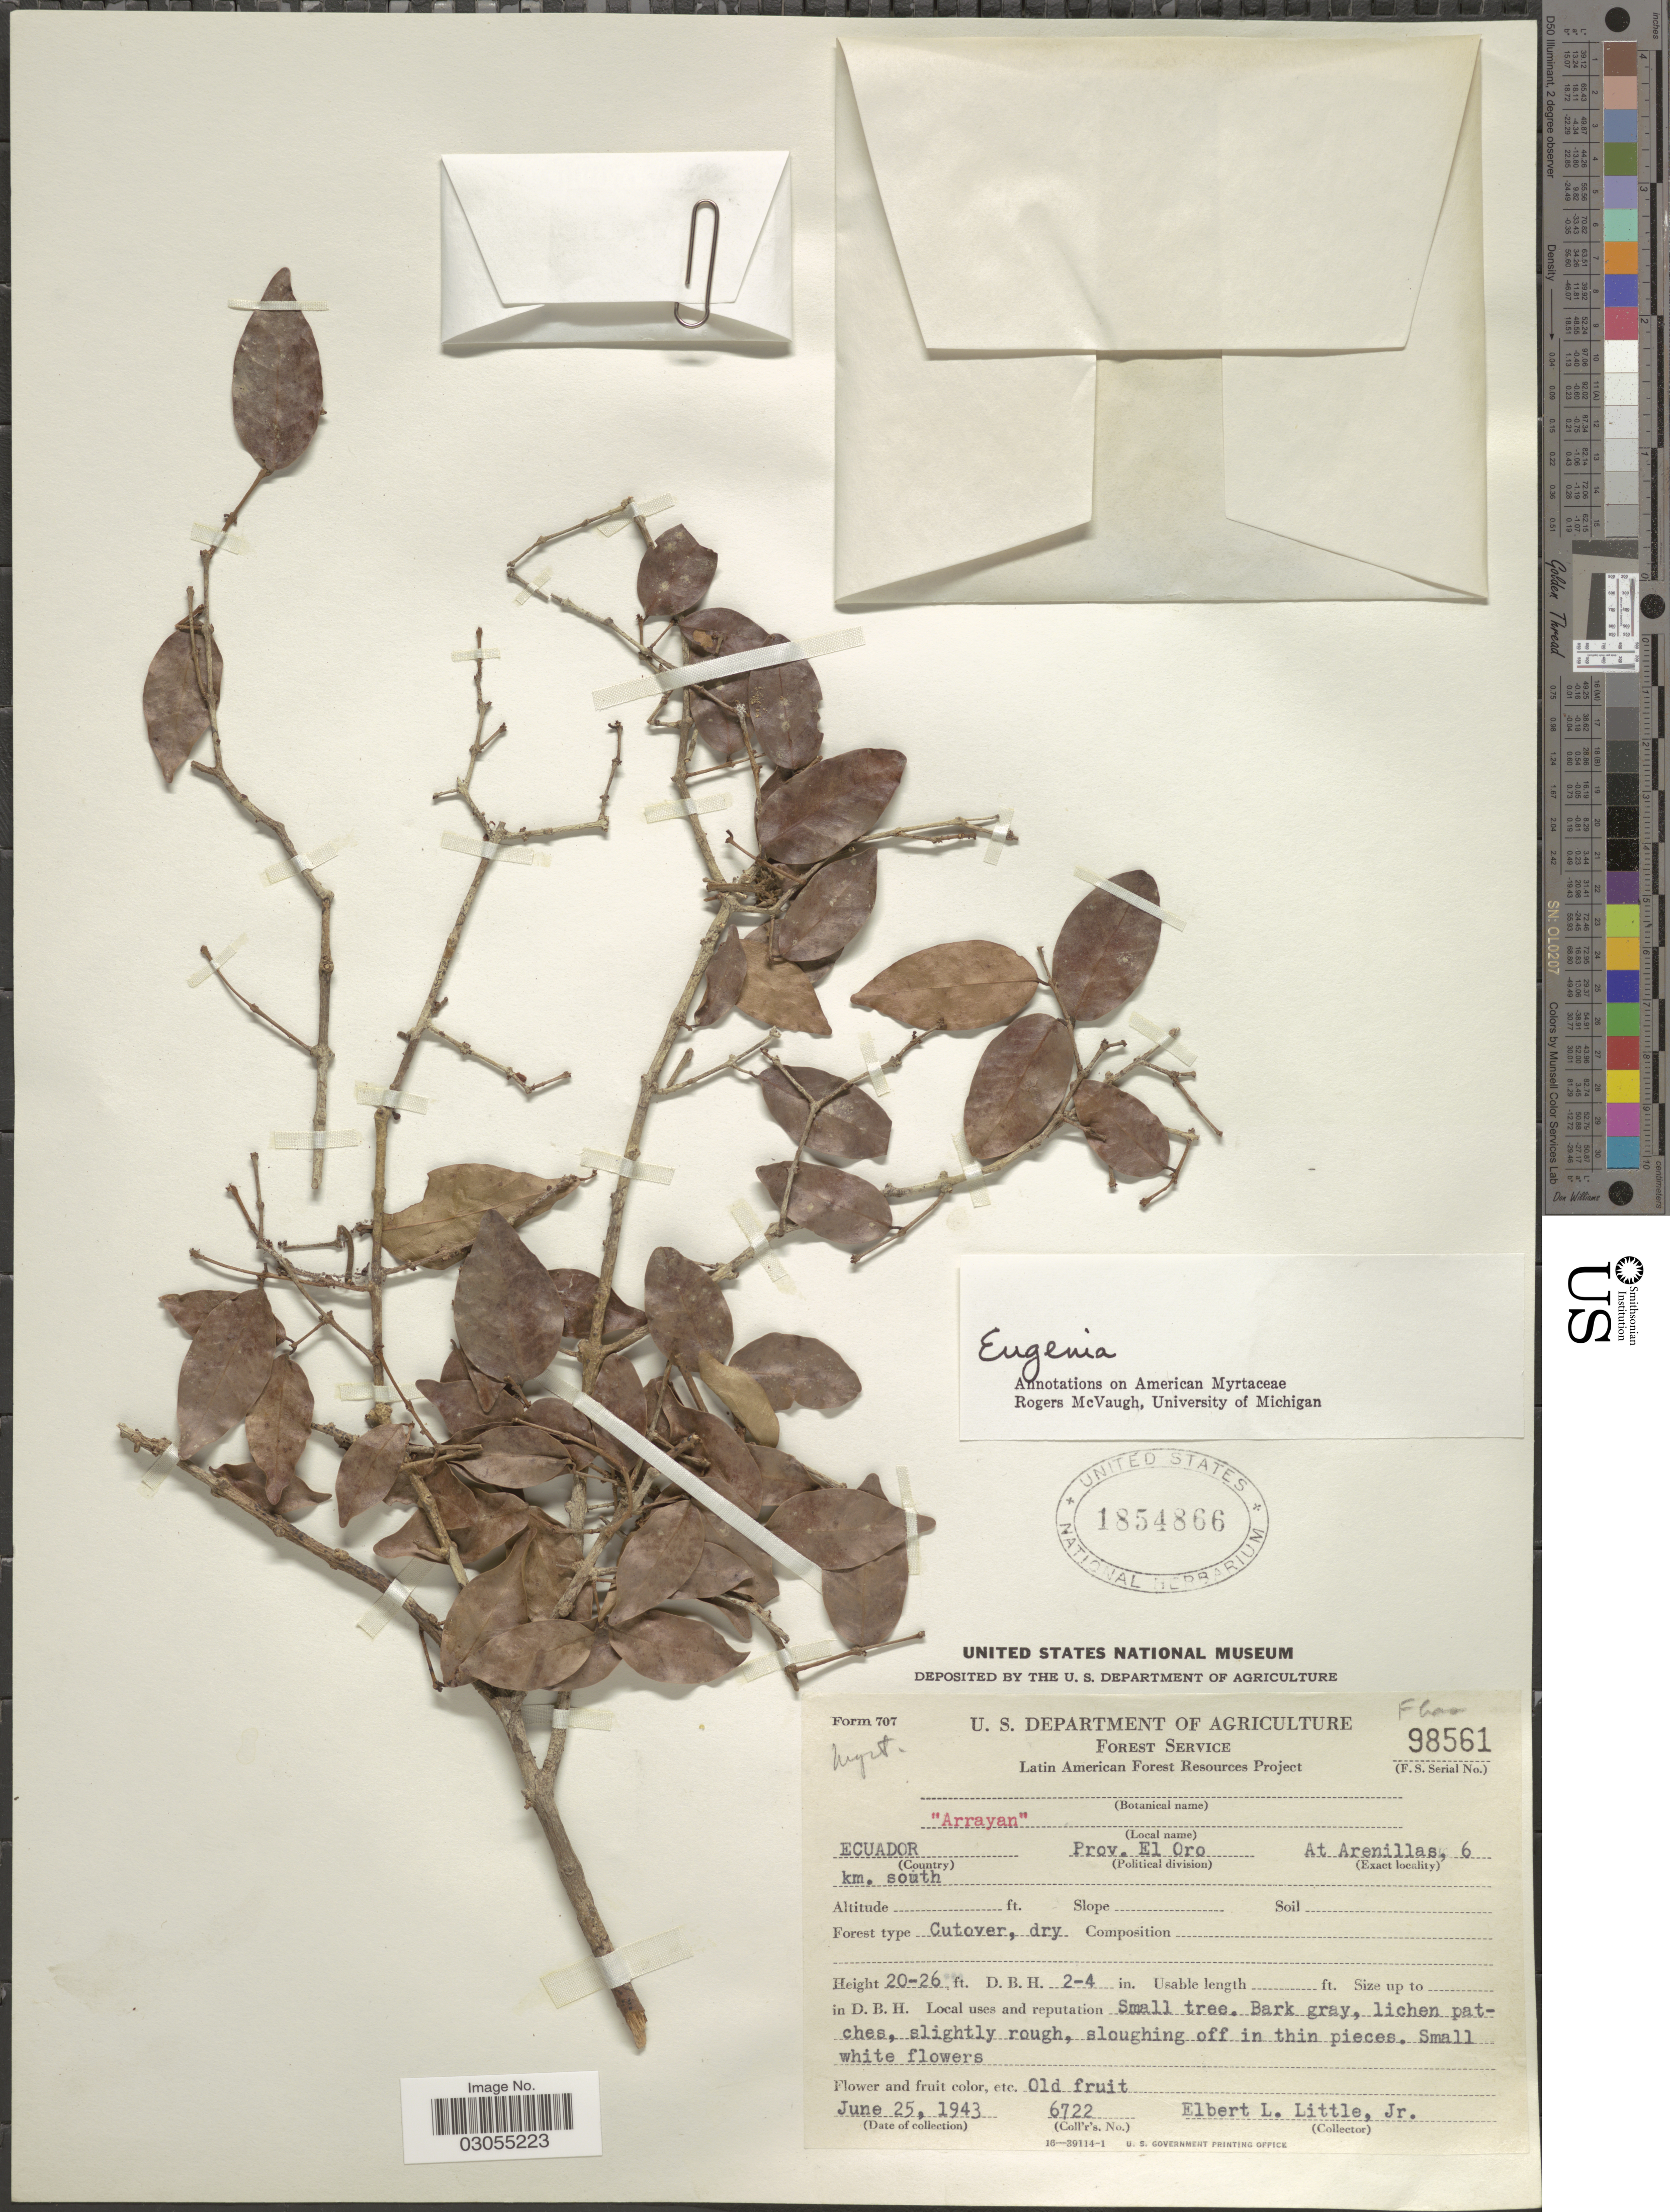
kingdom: Plantae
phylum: Tracheophyta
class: Magnoliopsida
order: Myrtales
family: Myrtaceae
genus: Eugenia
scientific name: Eugenia sp.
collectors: E. L. Little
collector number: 6722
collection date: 1943-06-25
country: Ecuador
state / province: El Oro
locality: At Arenillas, 6 km. south.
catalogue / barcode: US 1854866